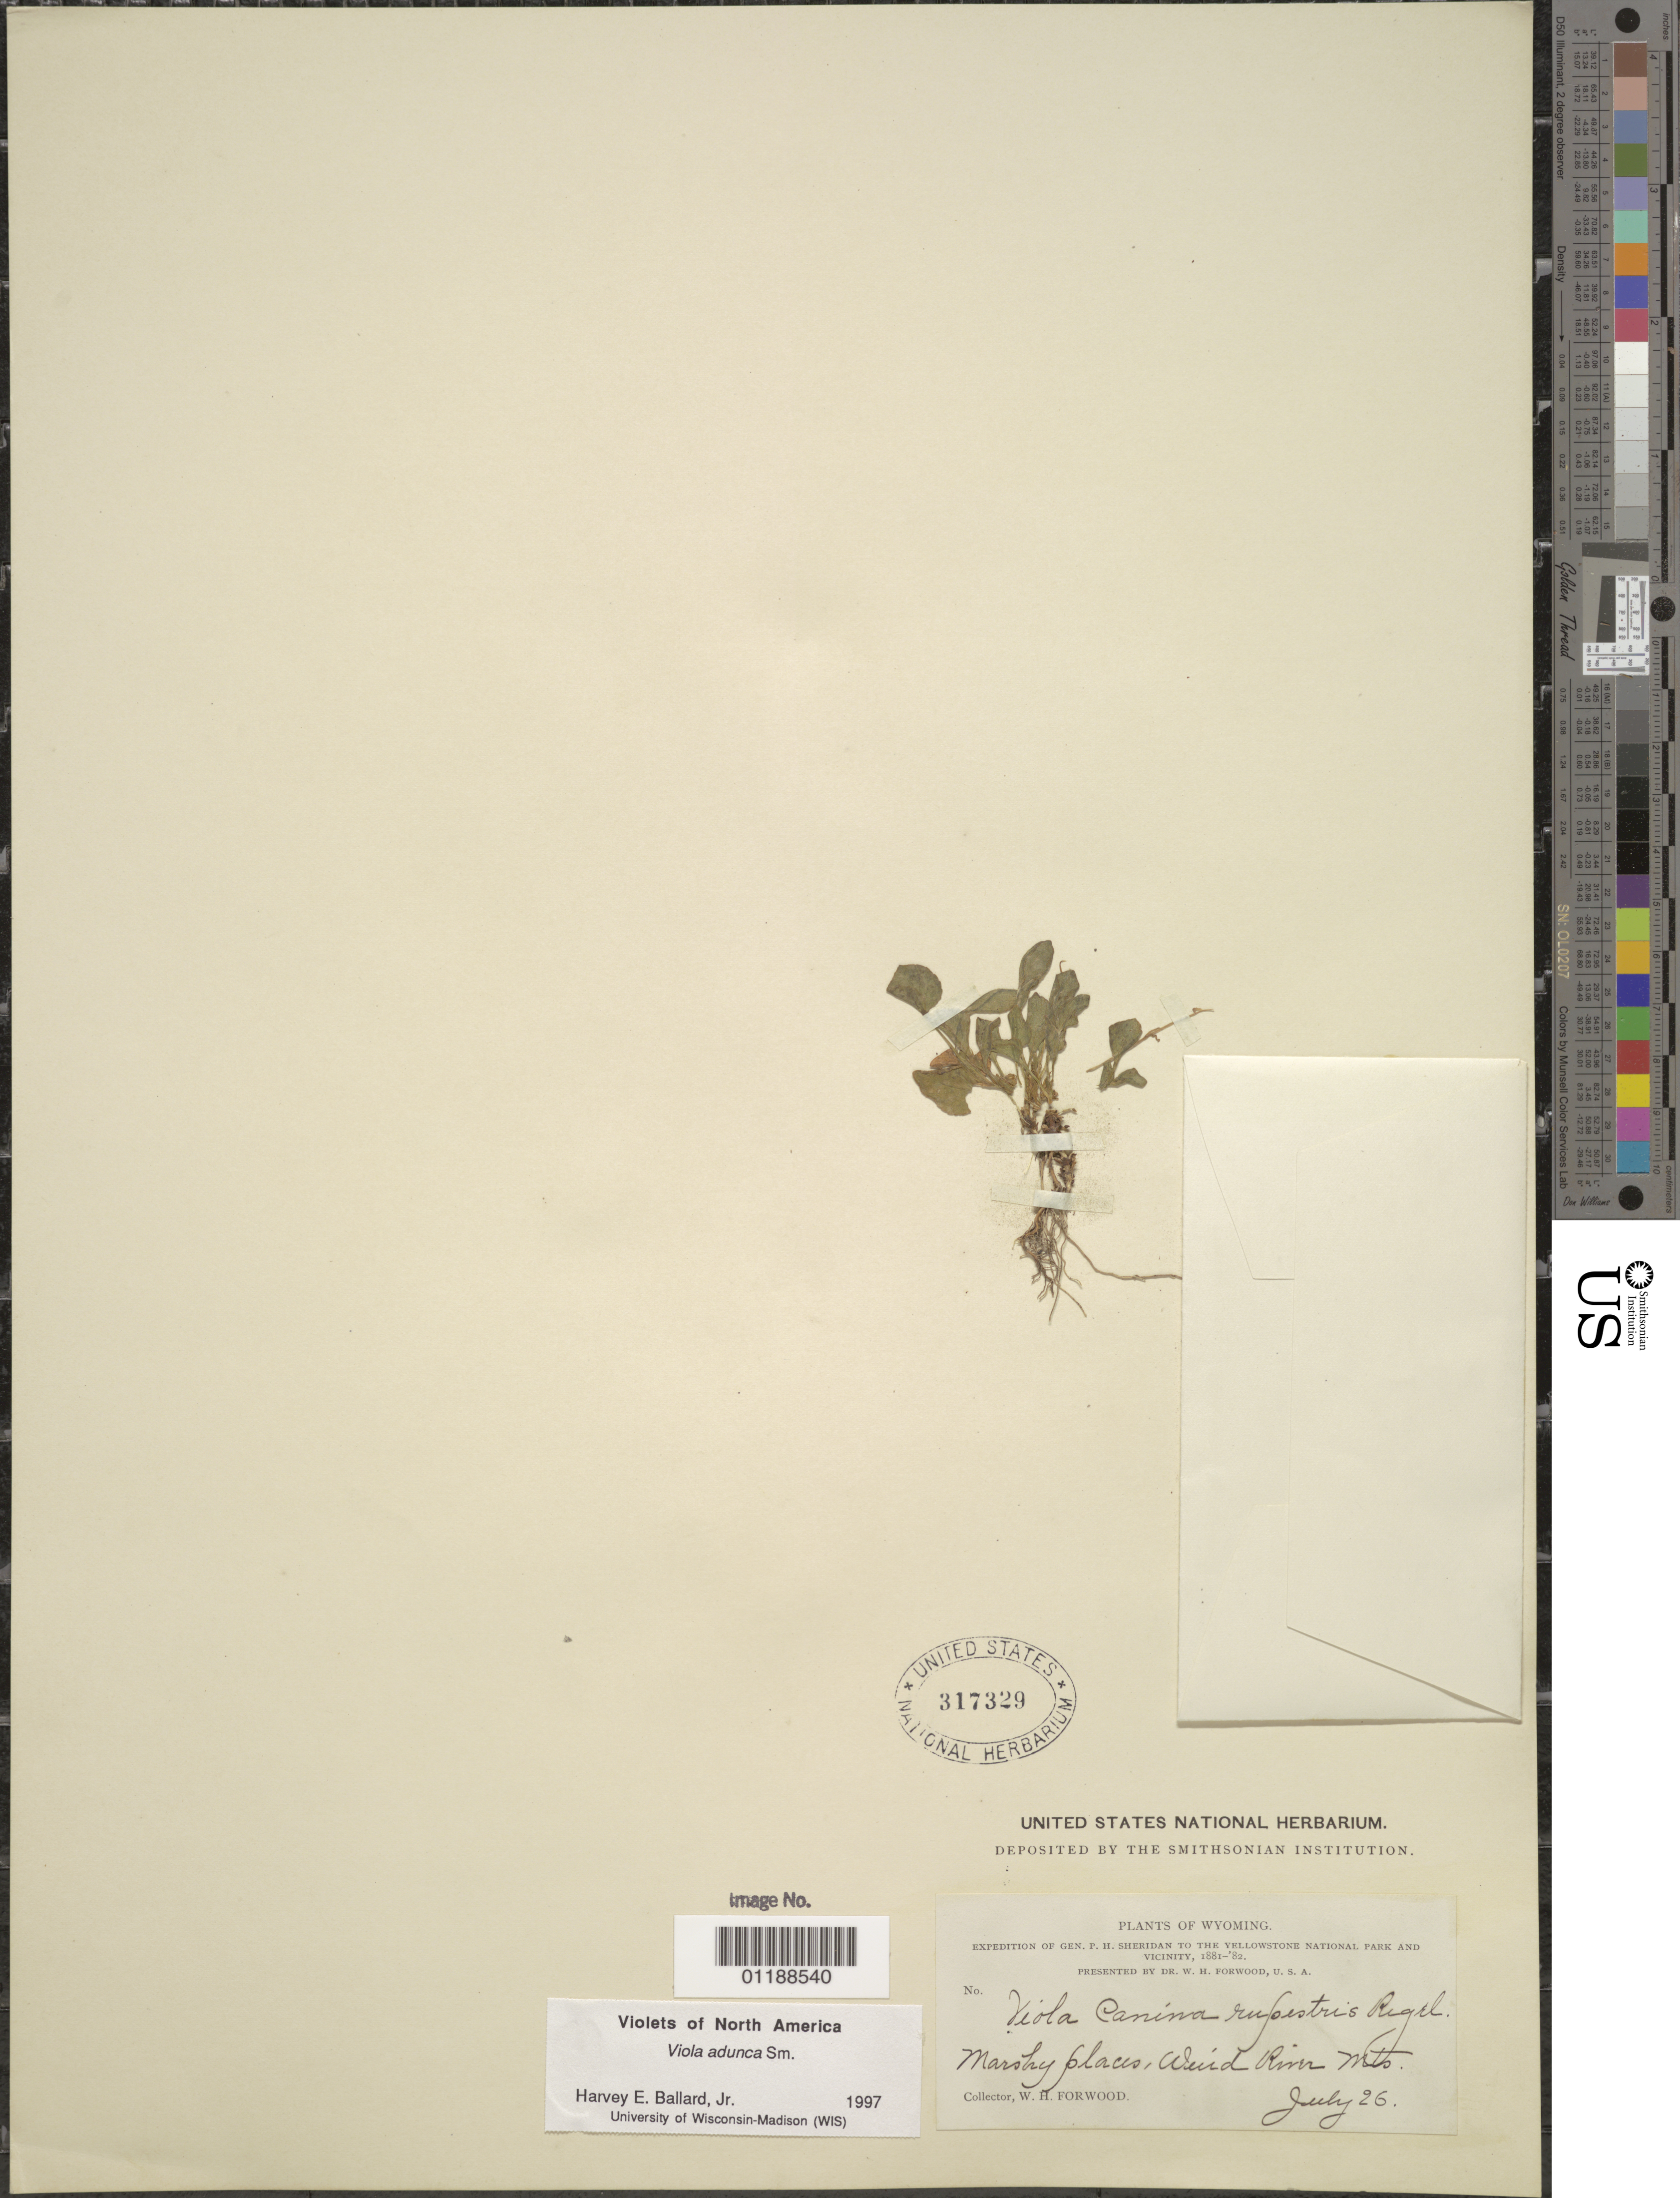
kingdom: Plantae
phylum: Tracheophyta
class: Magnoliopsida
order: Malpighiales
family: Violaceae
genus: Viola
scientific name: Viola adunca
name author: Sm.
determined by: Ballard, Harvey E.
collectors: W. Forwood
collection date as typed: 26 Jul 1881 or 26 Jul 1882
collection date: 1881-07-26 or 1882-07-26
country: United States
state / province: Wyoming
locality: Wind River Mountains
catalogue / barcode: US 317329